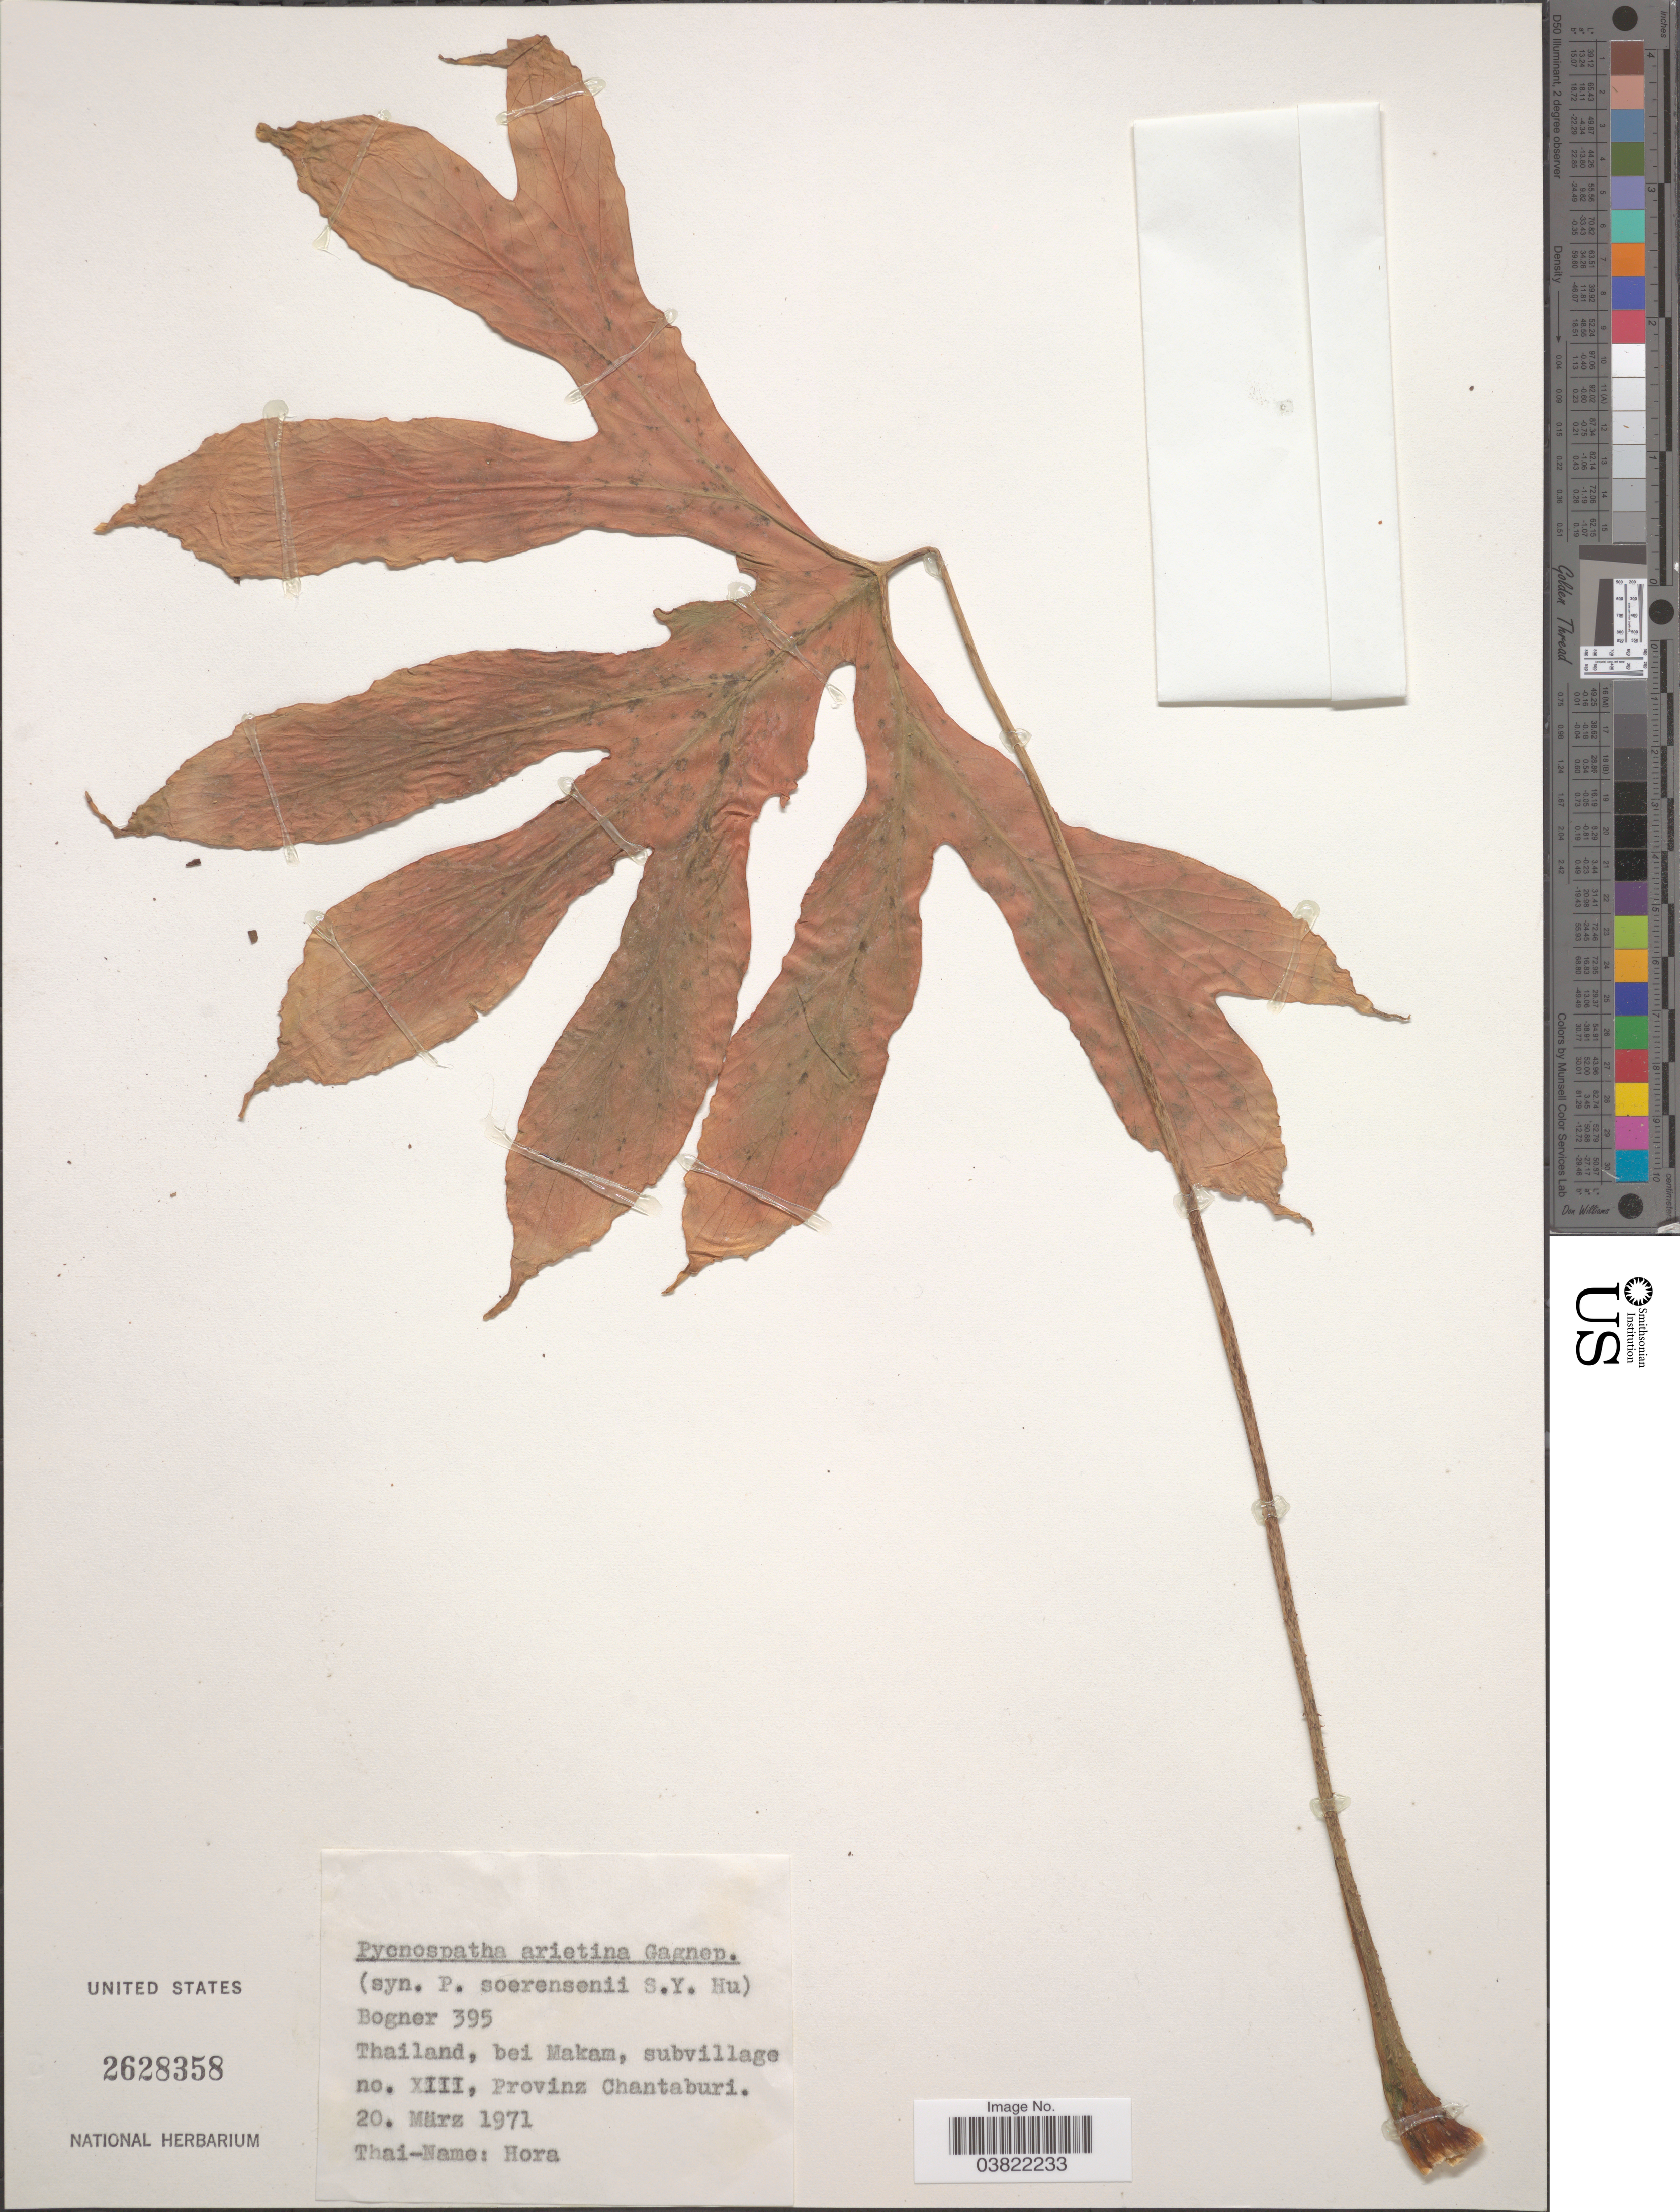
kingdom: Plantae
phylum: Tracheophyta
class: Liliopsida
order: Alismatales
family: Araceae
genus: Pycnospatha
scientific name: Pycnospatha arietina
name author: Gagnep.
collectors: Bogner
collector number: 395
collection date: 1971-03-20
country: Thailand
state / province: Chanthaburi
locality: Bei Makam, subvillage.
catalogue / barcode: US 2628358